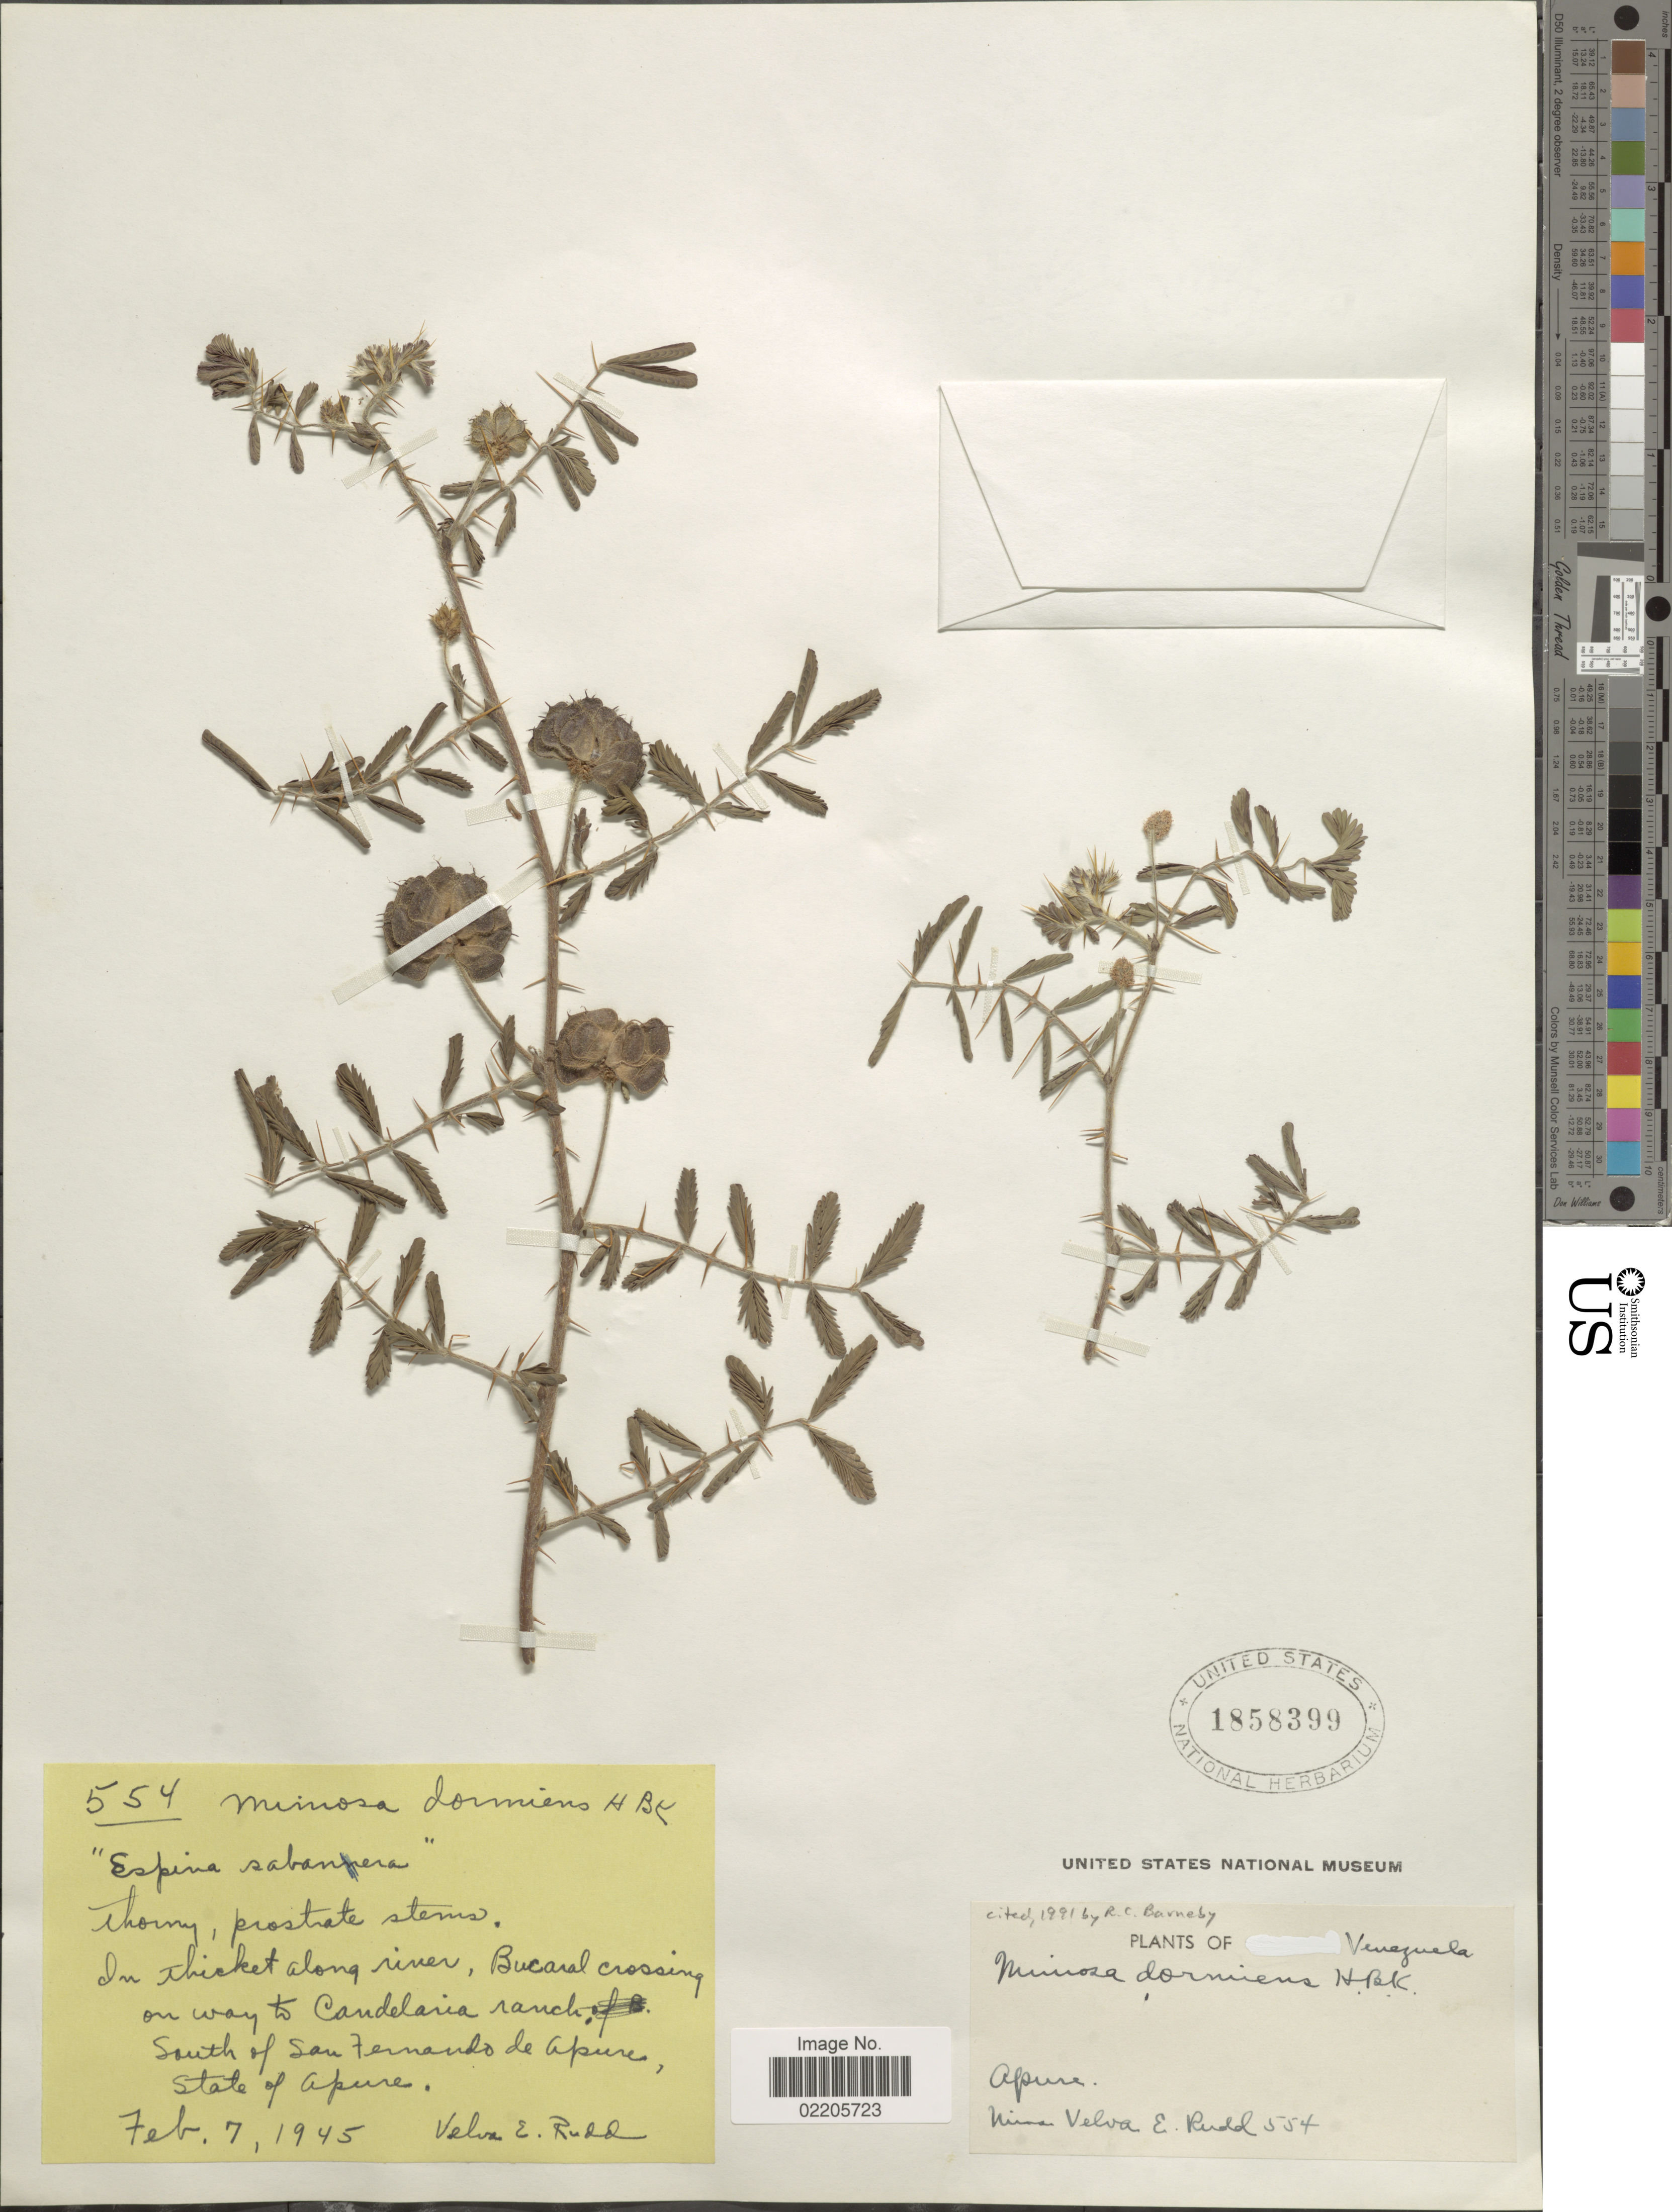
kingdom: Plantae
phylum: Tracheophyta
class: Magnoliopsida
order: Fabales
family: Fabaceae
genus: Mimosa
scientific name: Mimosa dormiens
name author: Humb. & Bonpl. ex Willd.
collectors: V. E. Rudd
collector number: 554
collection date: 1945-02-07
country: Venezuela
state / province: Apure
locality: In thicket along river, Bucaral crossing on way to Candelaria ranch. South of San Fernando de Apure, State of Apure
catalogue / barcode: US 1858399